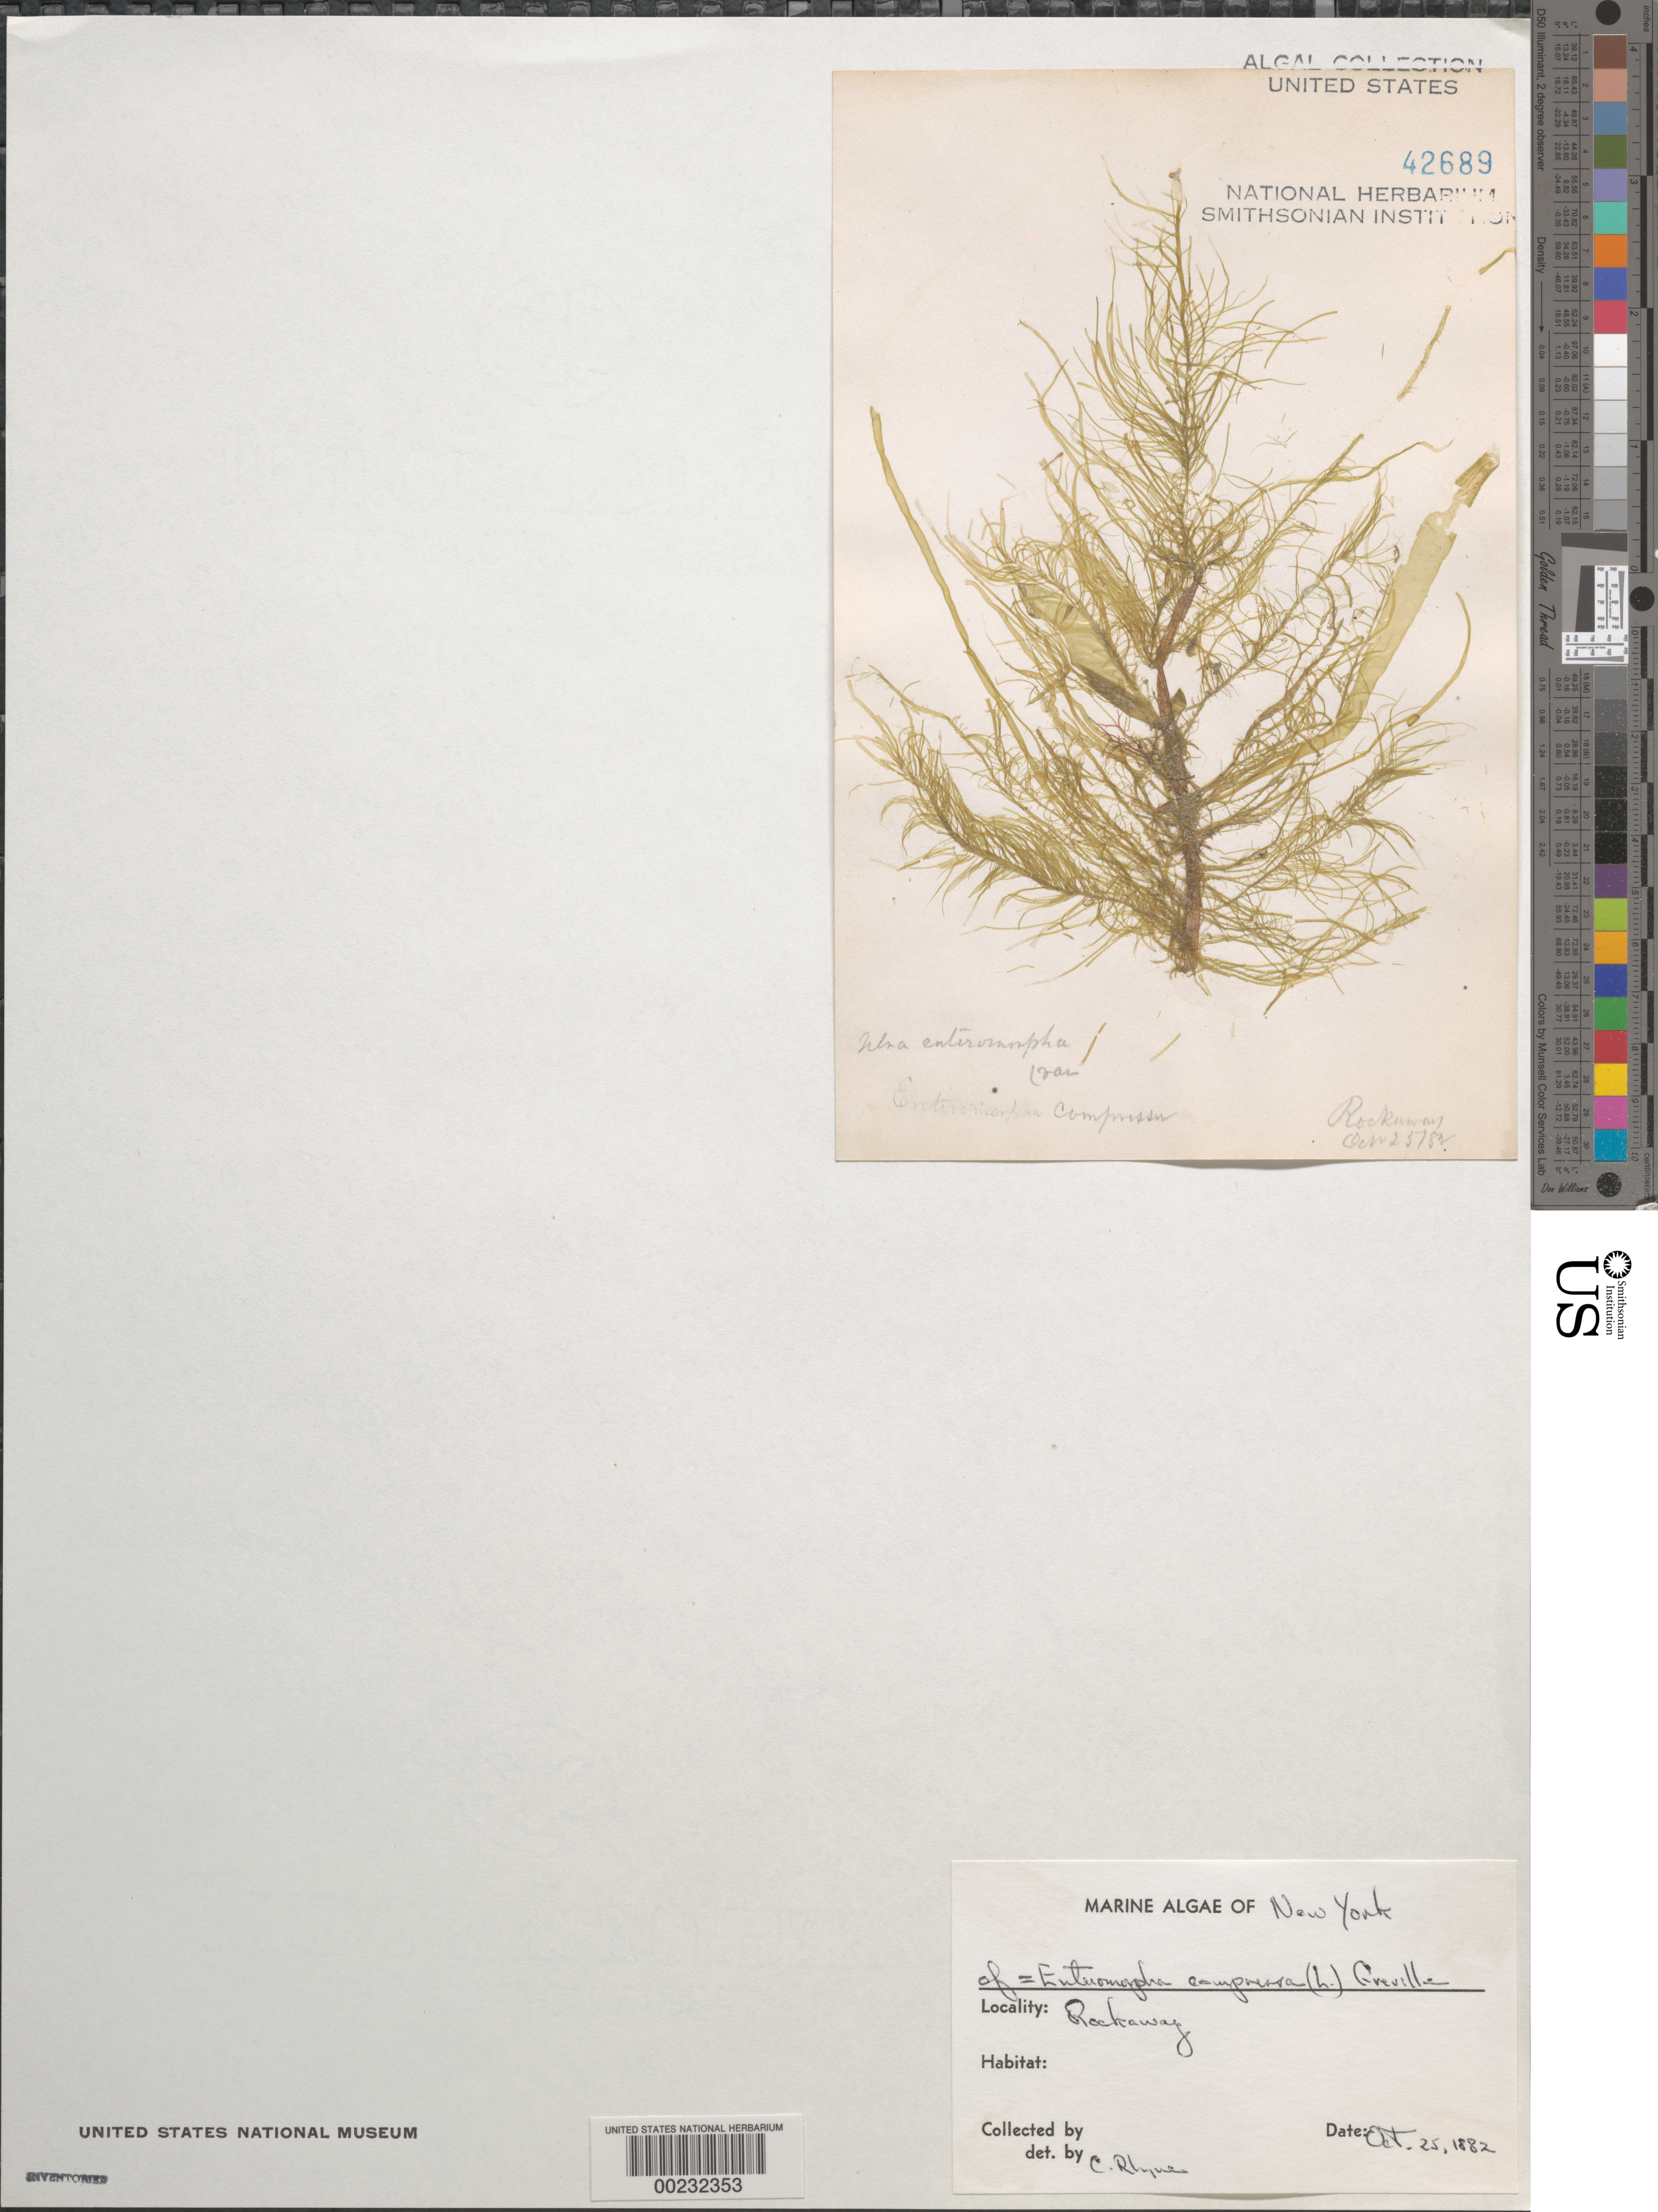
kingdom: Plantae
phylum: Chlorophyta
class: Ulvophyceae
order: Ulvales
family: Ulvaceae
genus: Ulva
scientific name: Ulva compressa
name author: L.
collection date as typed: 25 Oct 1882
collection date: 1882-10-25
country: United States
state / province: New Jersey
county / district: Morris County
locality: Rockaway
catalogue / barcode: US 42689